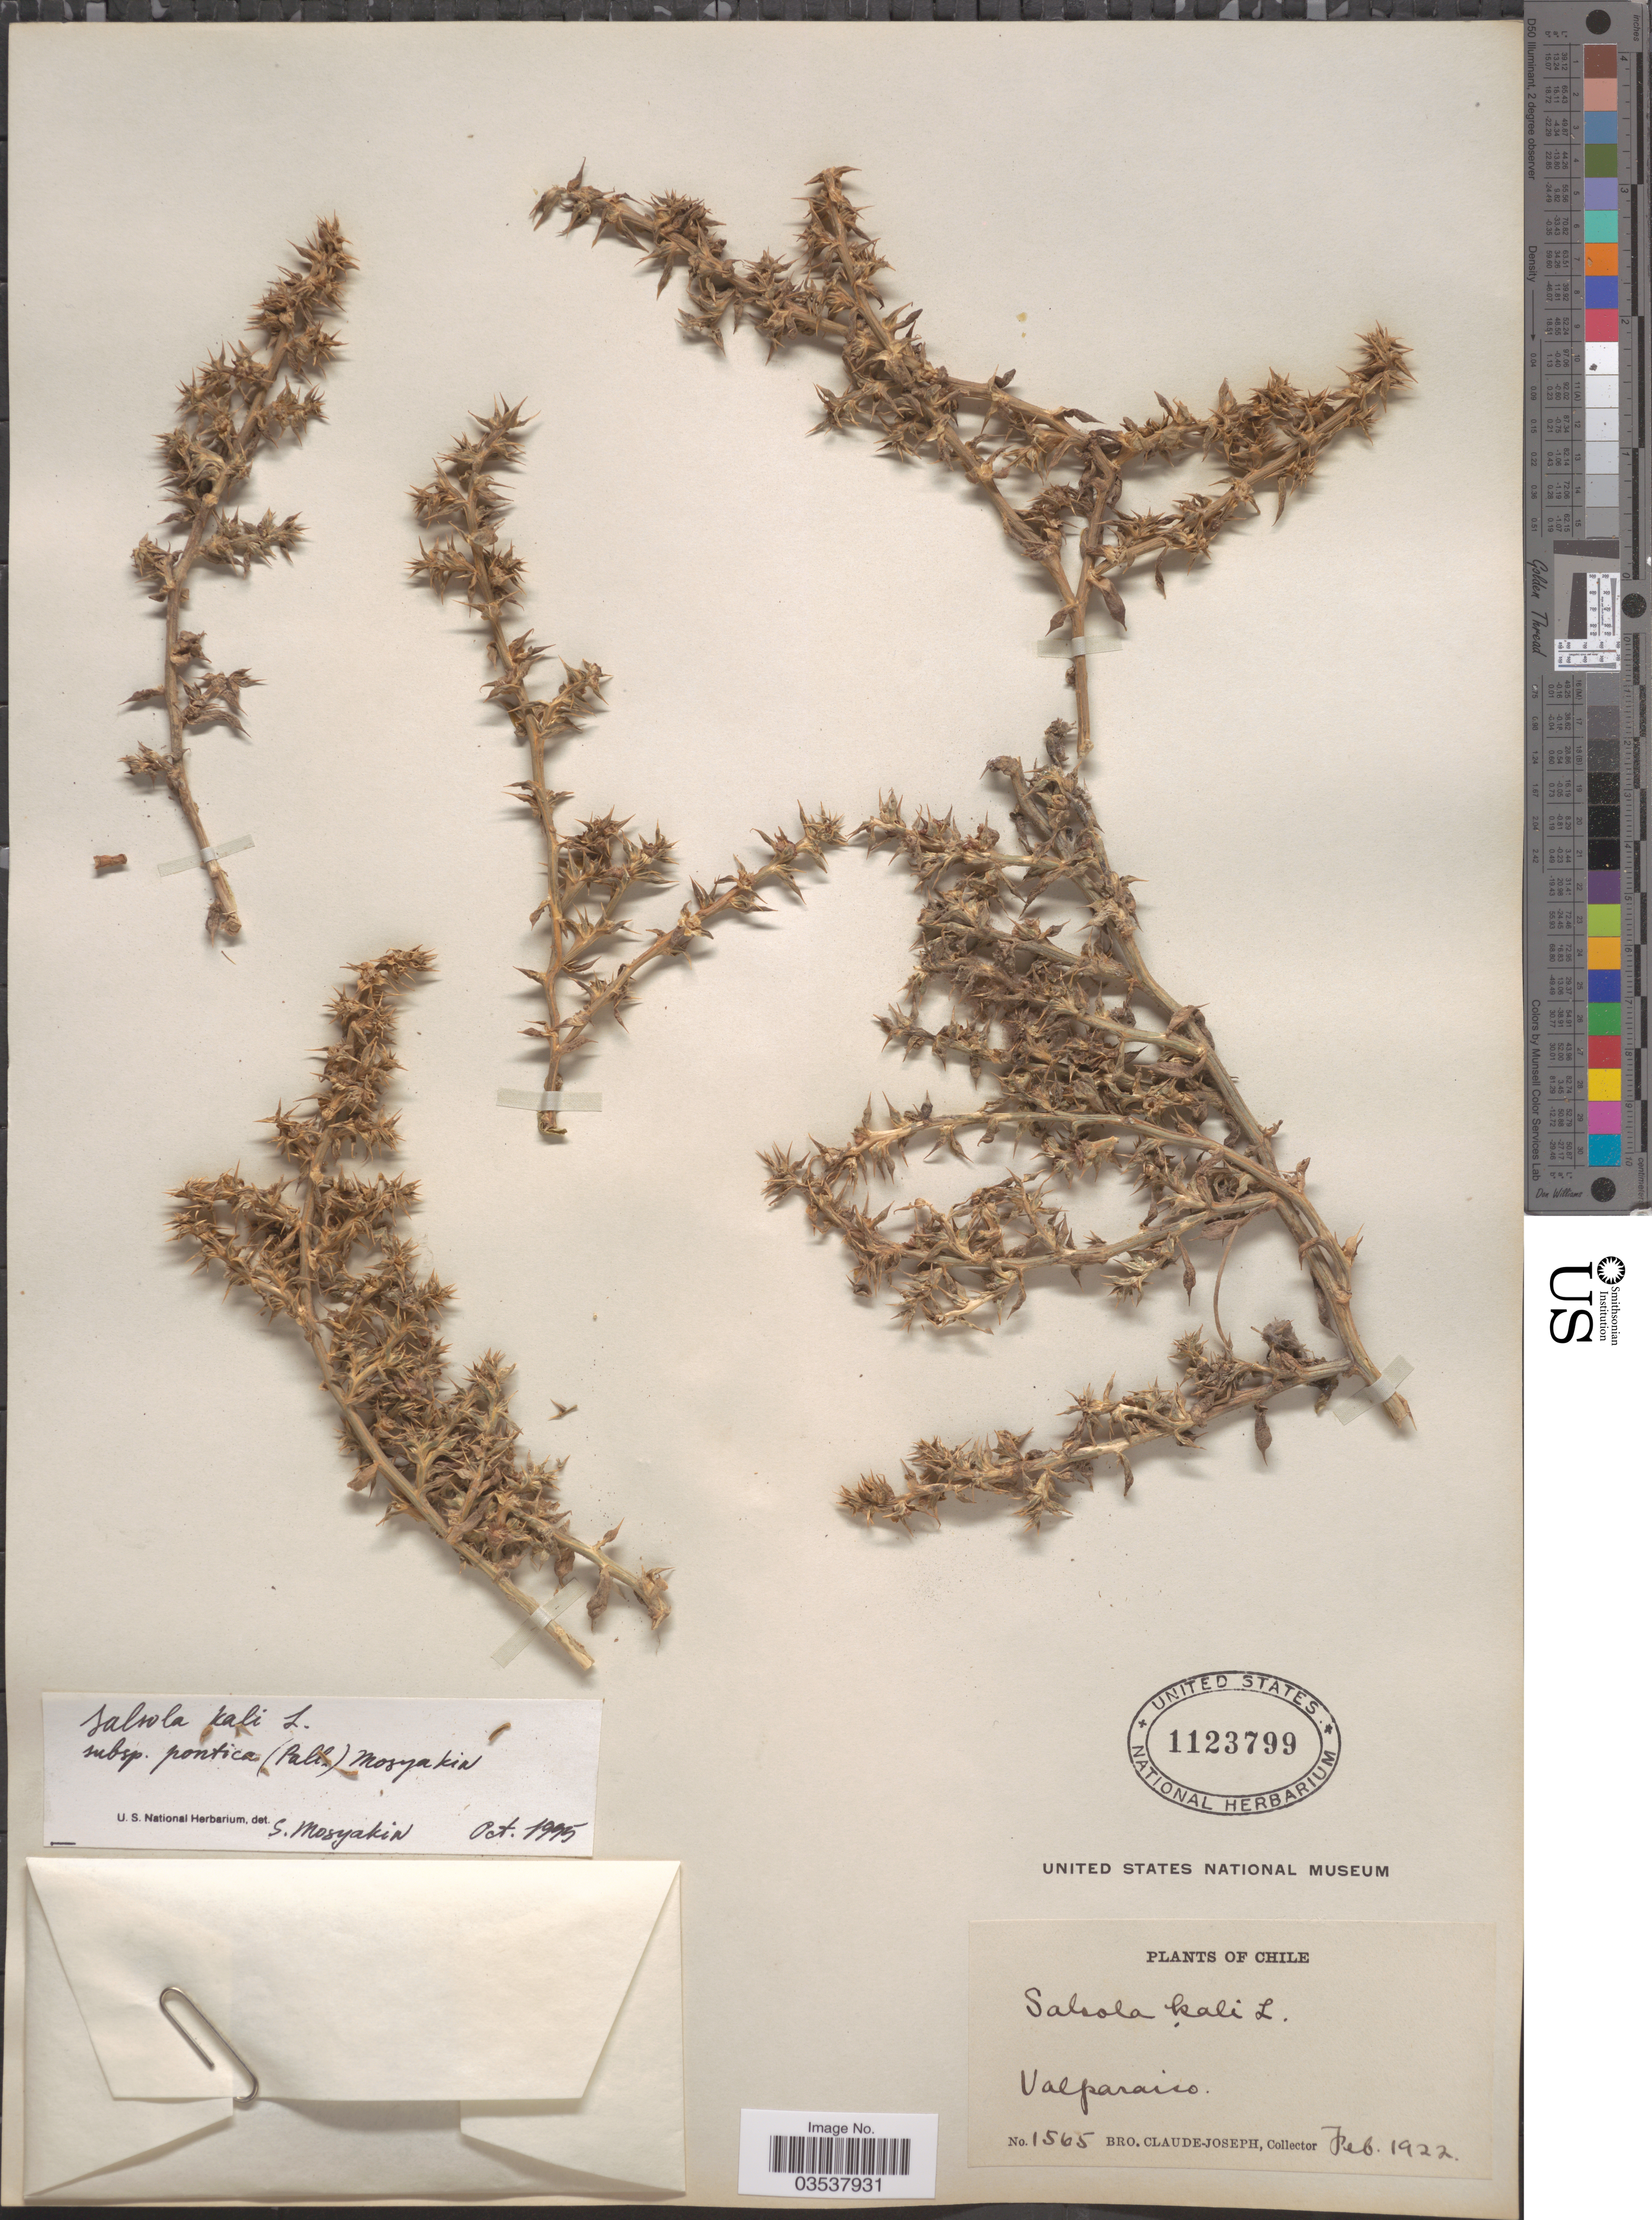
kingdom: Plantae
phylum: Tracheophyta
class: Magnoliopsida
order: Caryophyllales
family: Amaranthaceae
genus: Salsola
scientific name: Salsola kali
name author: L.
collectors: Bro. Claude-Joseph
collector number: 1565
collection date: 1922-02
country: Chile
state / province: Valparaíso (V)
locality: Valparaiso.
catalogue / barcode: US 1123799